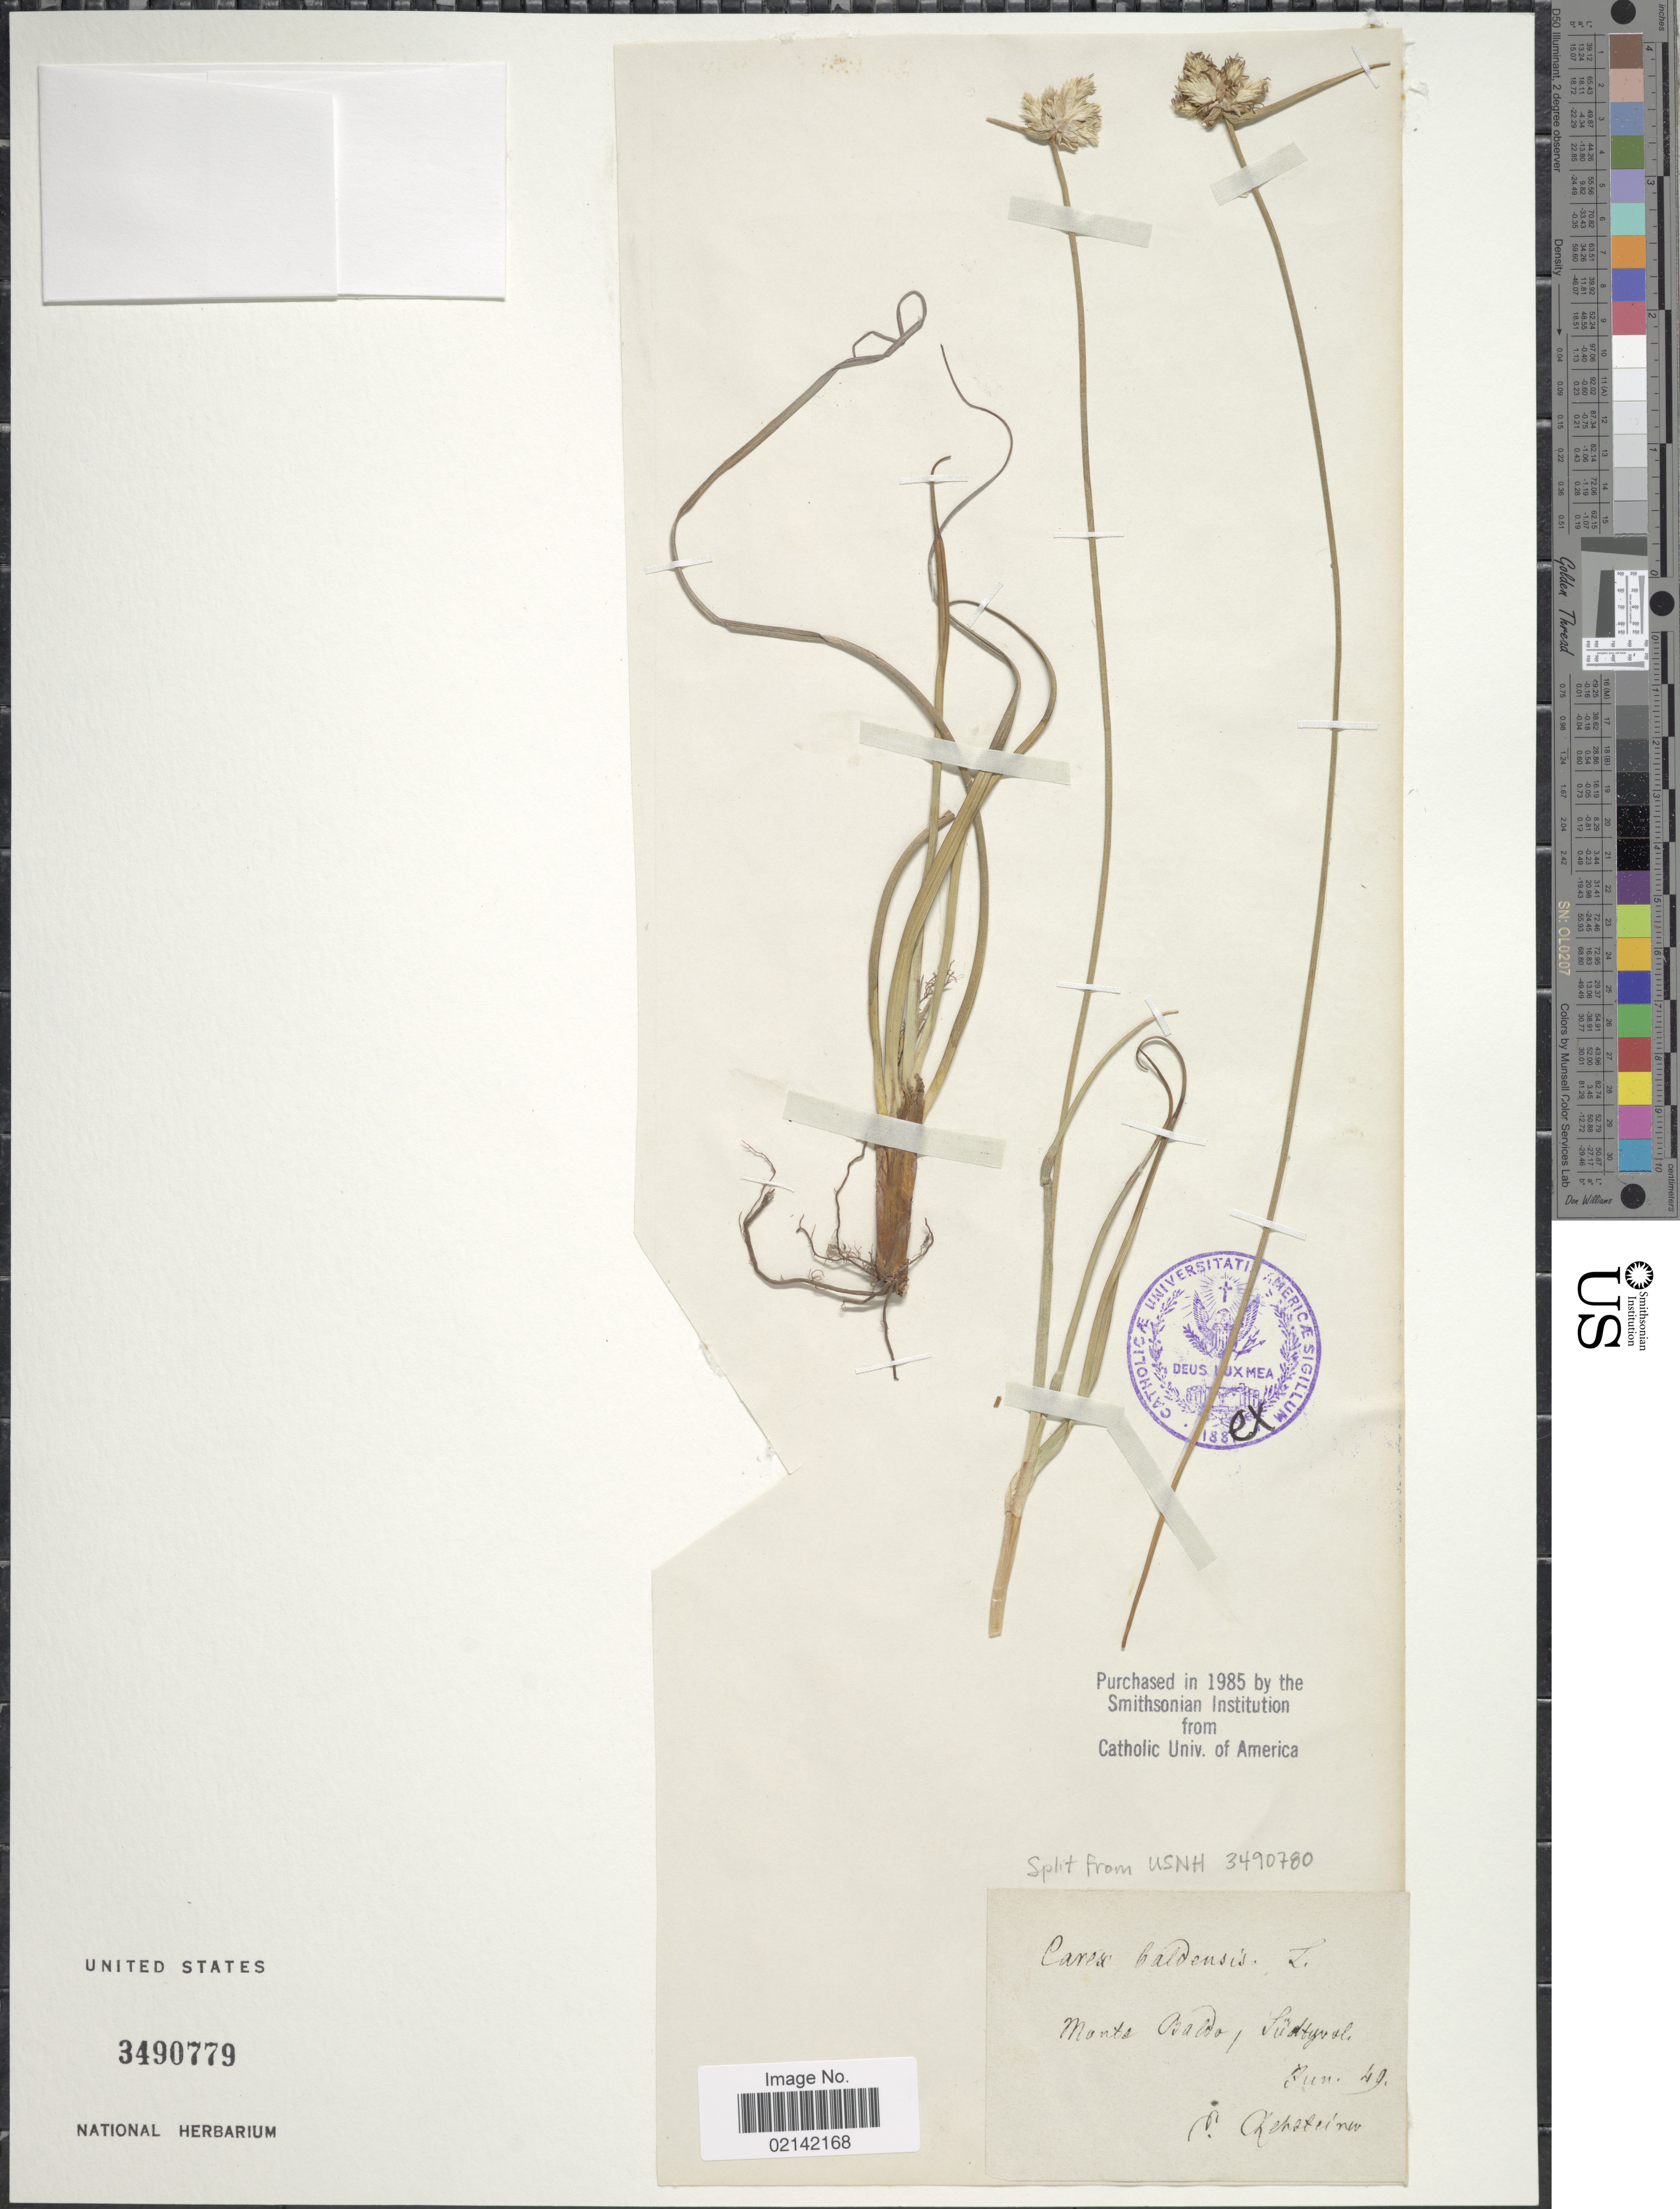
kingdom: Plantae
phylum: Tracheophyta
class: Liliopsida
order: Poales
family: Cyperaceae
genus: Carex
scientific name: Carex baldensis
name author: L.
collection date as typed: Transcribed d/m/y: /6/49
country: Italy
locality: Monts Baldo, Sudtirol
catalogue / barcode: US 3490779